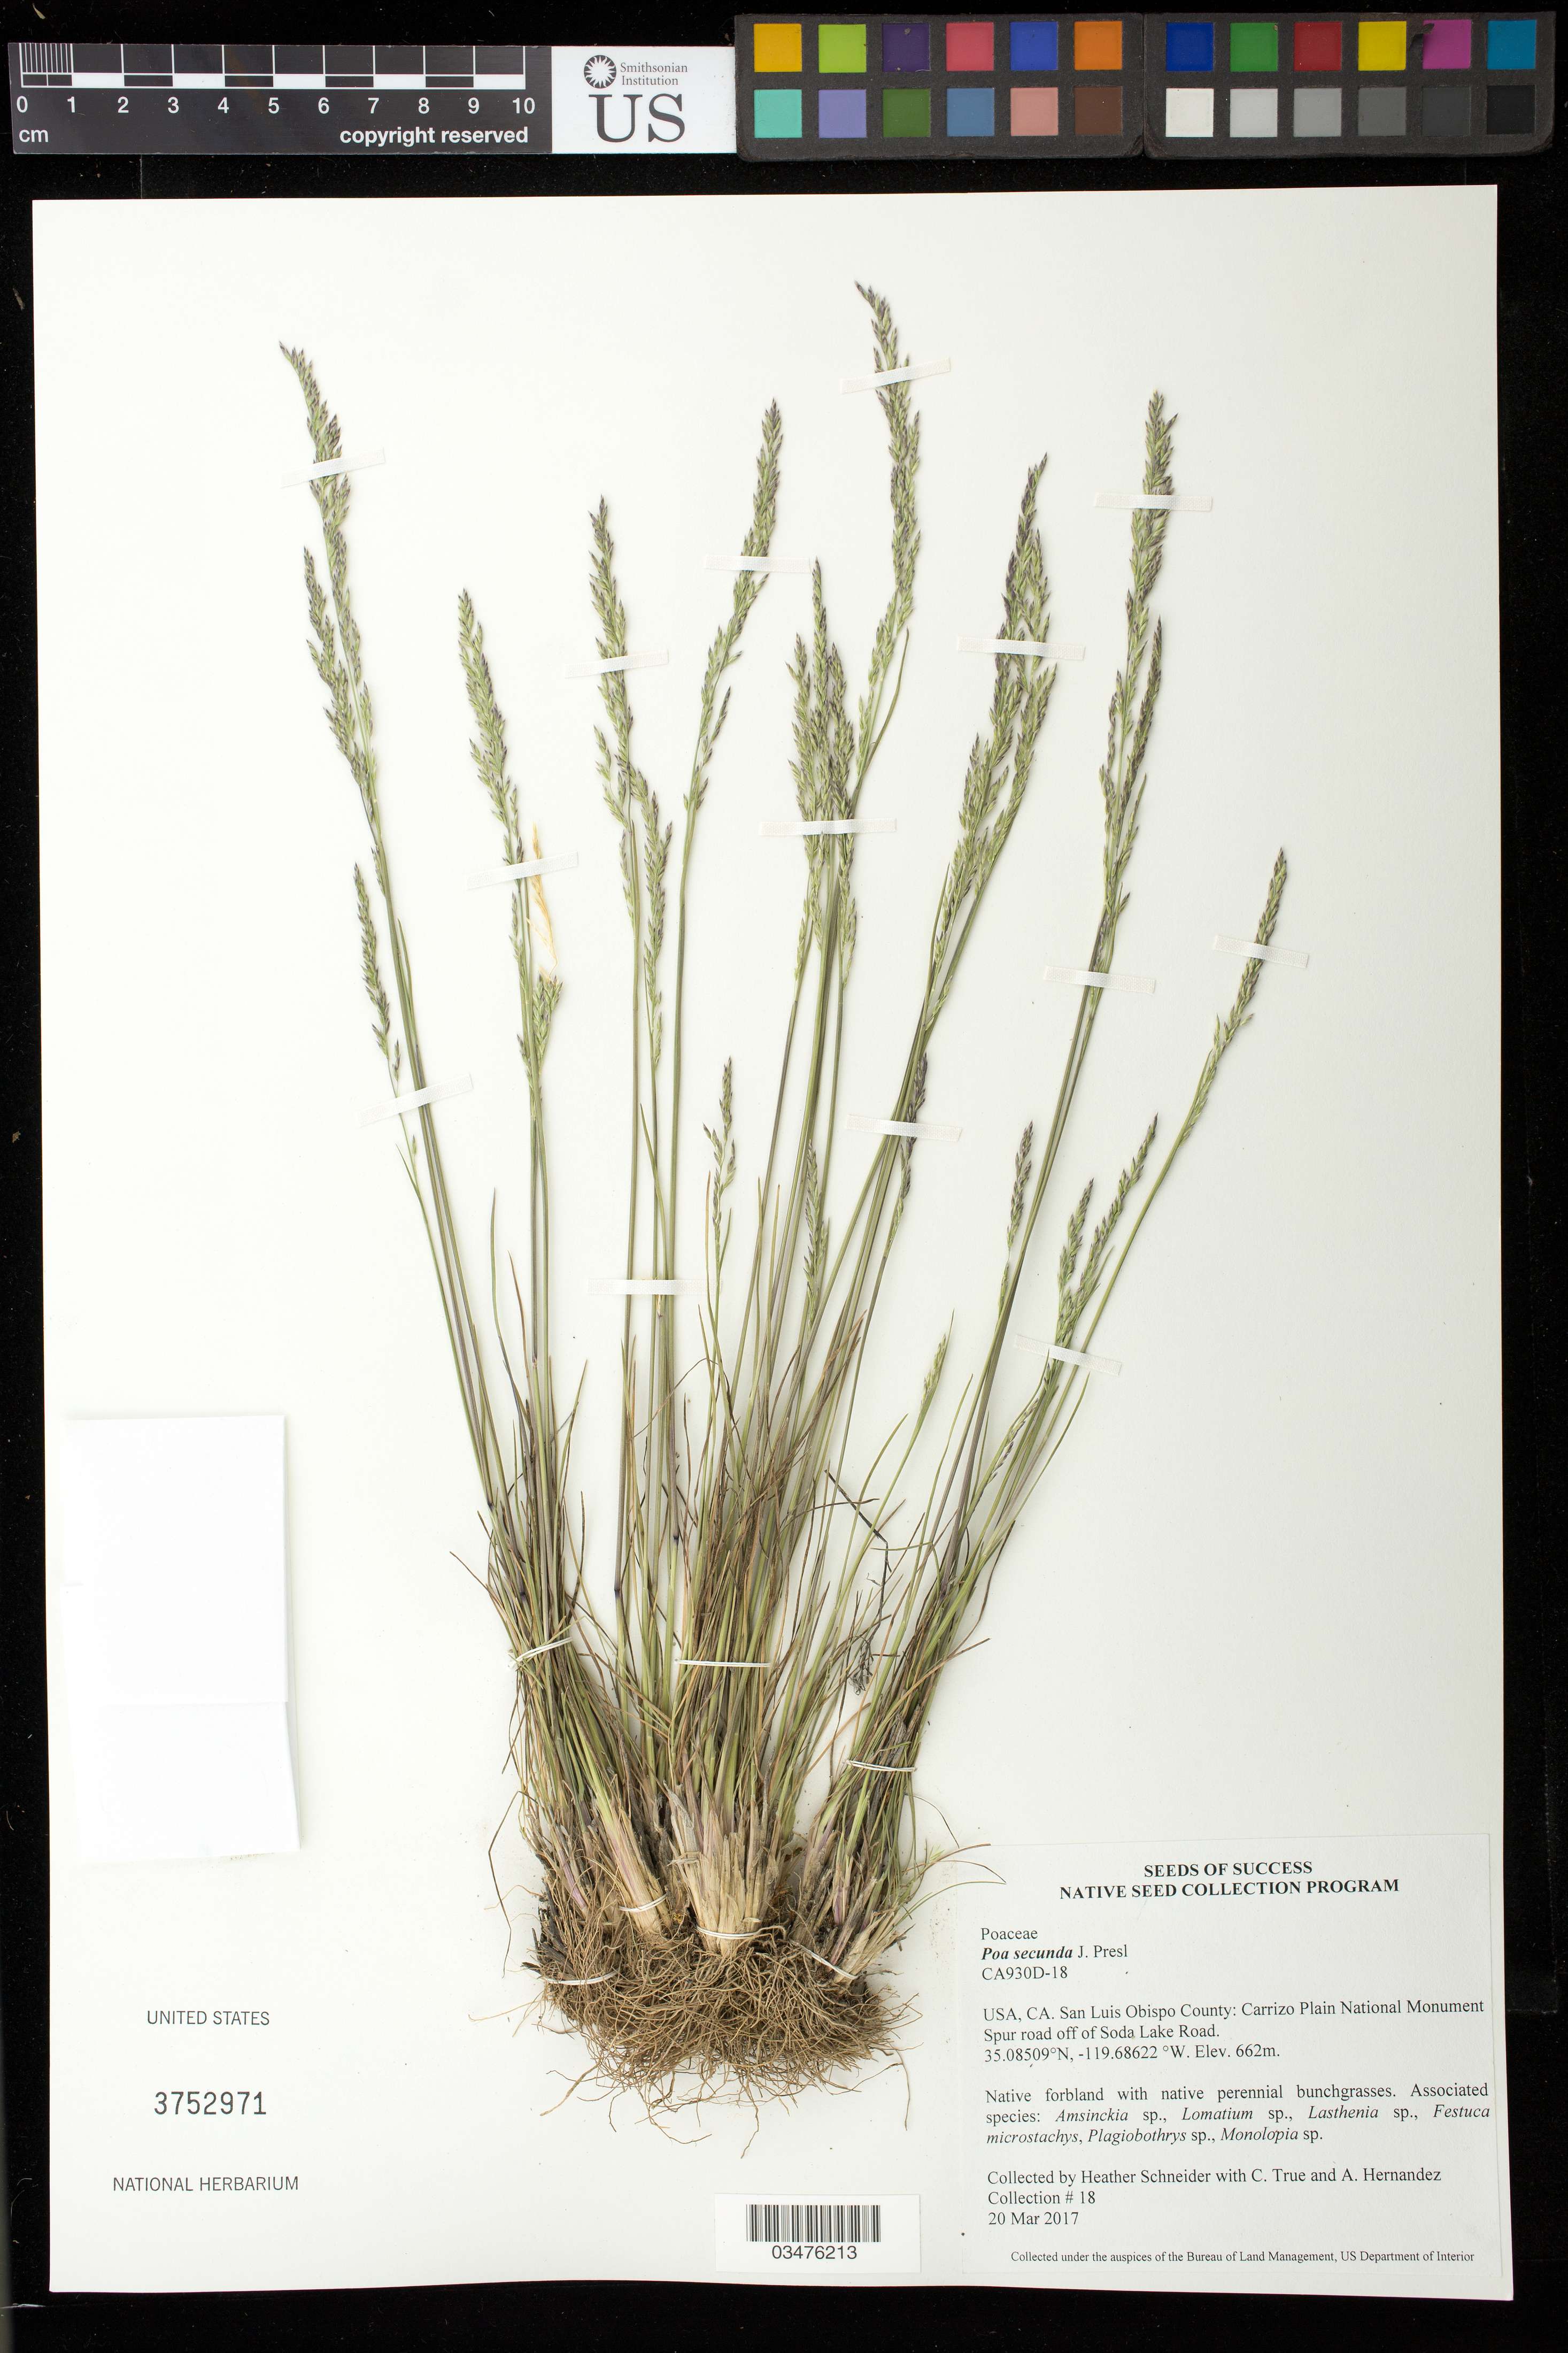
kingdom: Plantae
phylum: Tracheophyta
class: Liliopsida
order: Poales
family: Poaceae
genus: Poa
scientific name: Poa secunda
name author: J. Presl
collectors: H. Schneider, C. True & A. Hernandez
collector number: CA930D-18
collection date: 2017-03-20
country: United States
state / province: California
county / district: San Luis Obispo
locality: Carrizo Plain National Monument. Spur road off of Soda Lake Road.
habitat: native forbland with native perennial bunchgrass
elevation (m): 662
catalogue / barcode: US 3752971